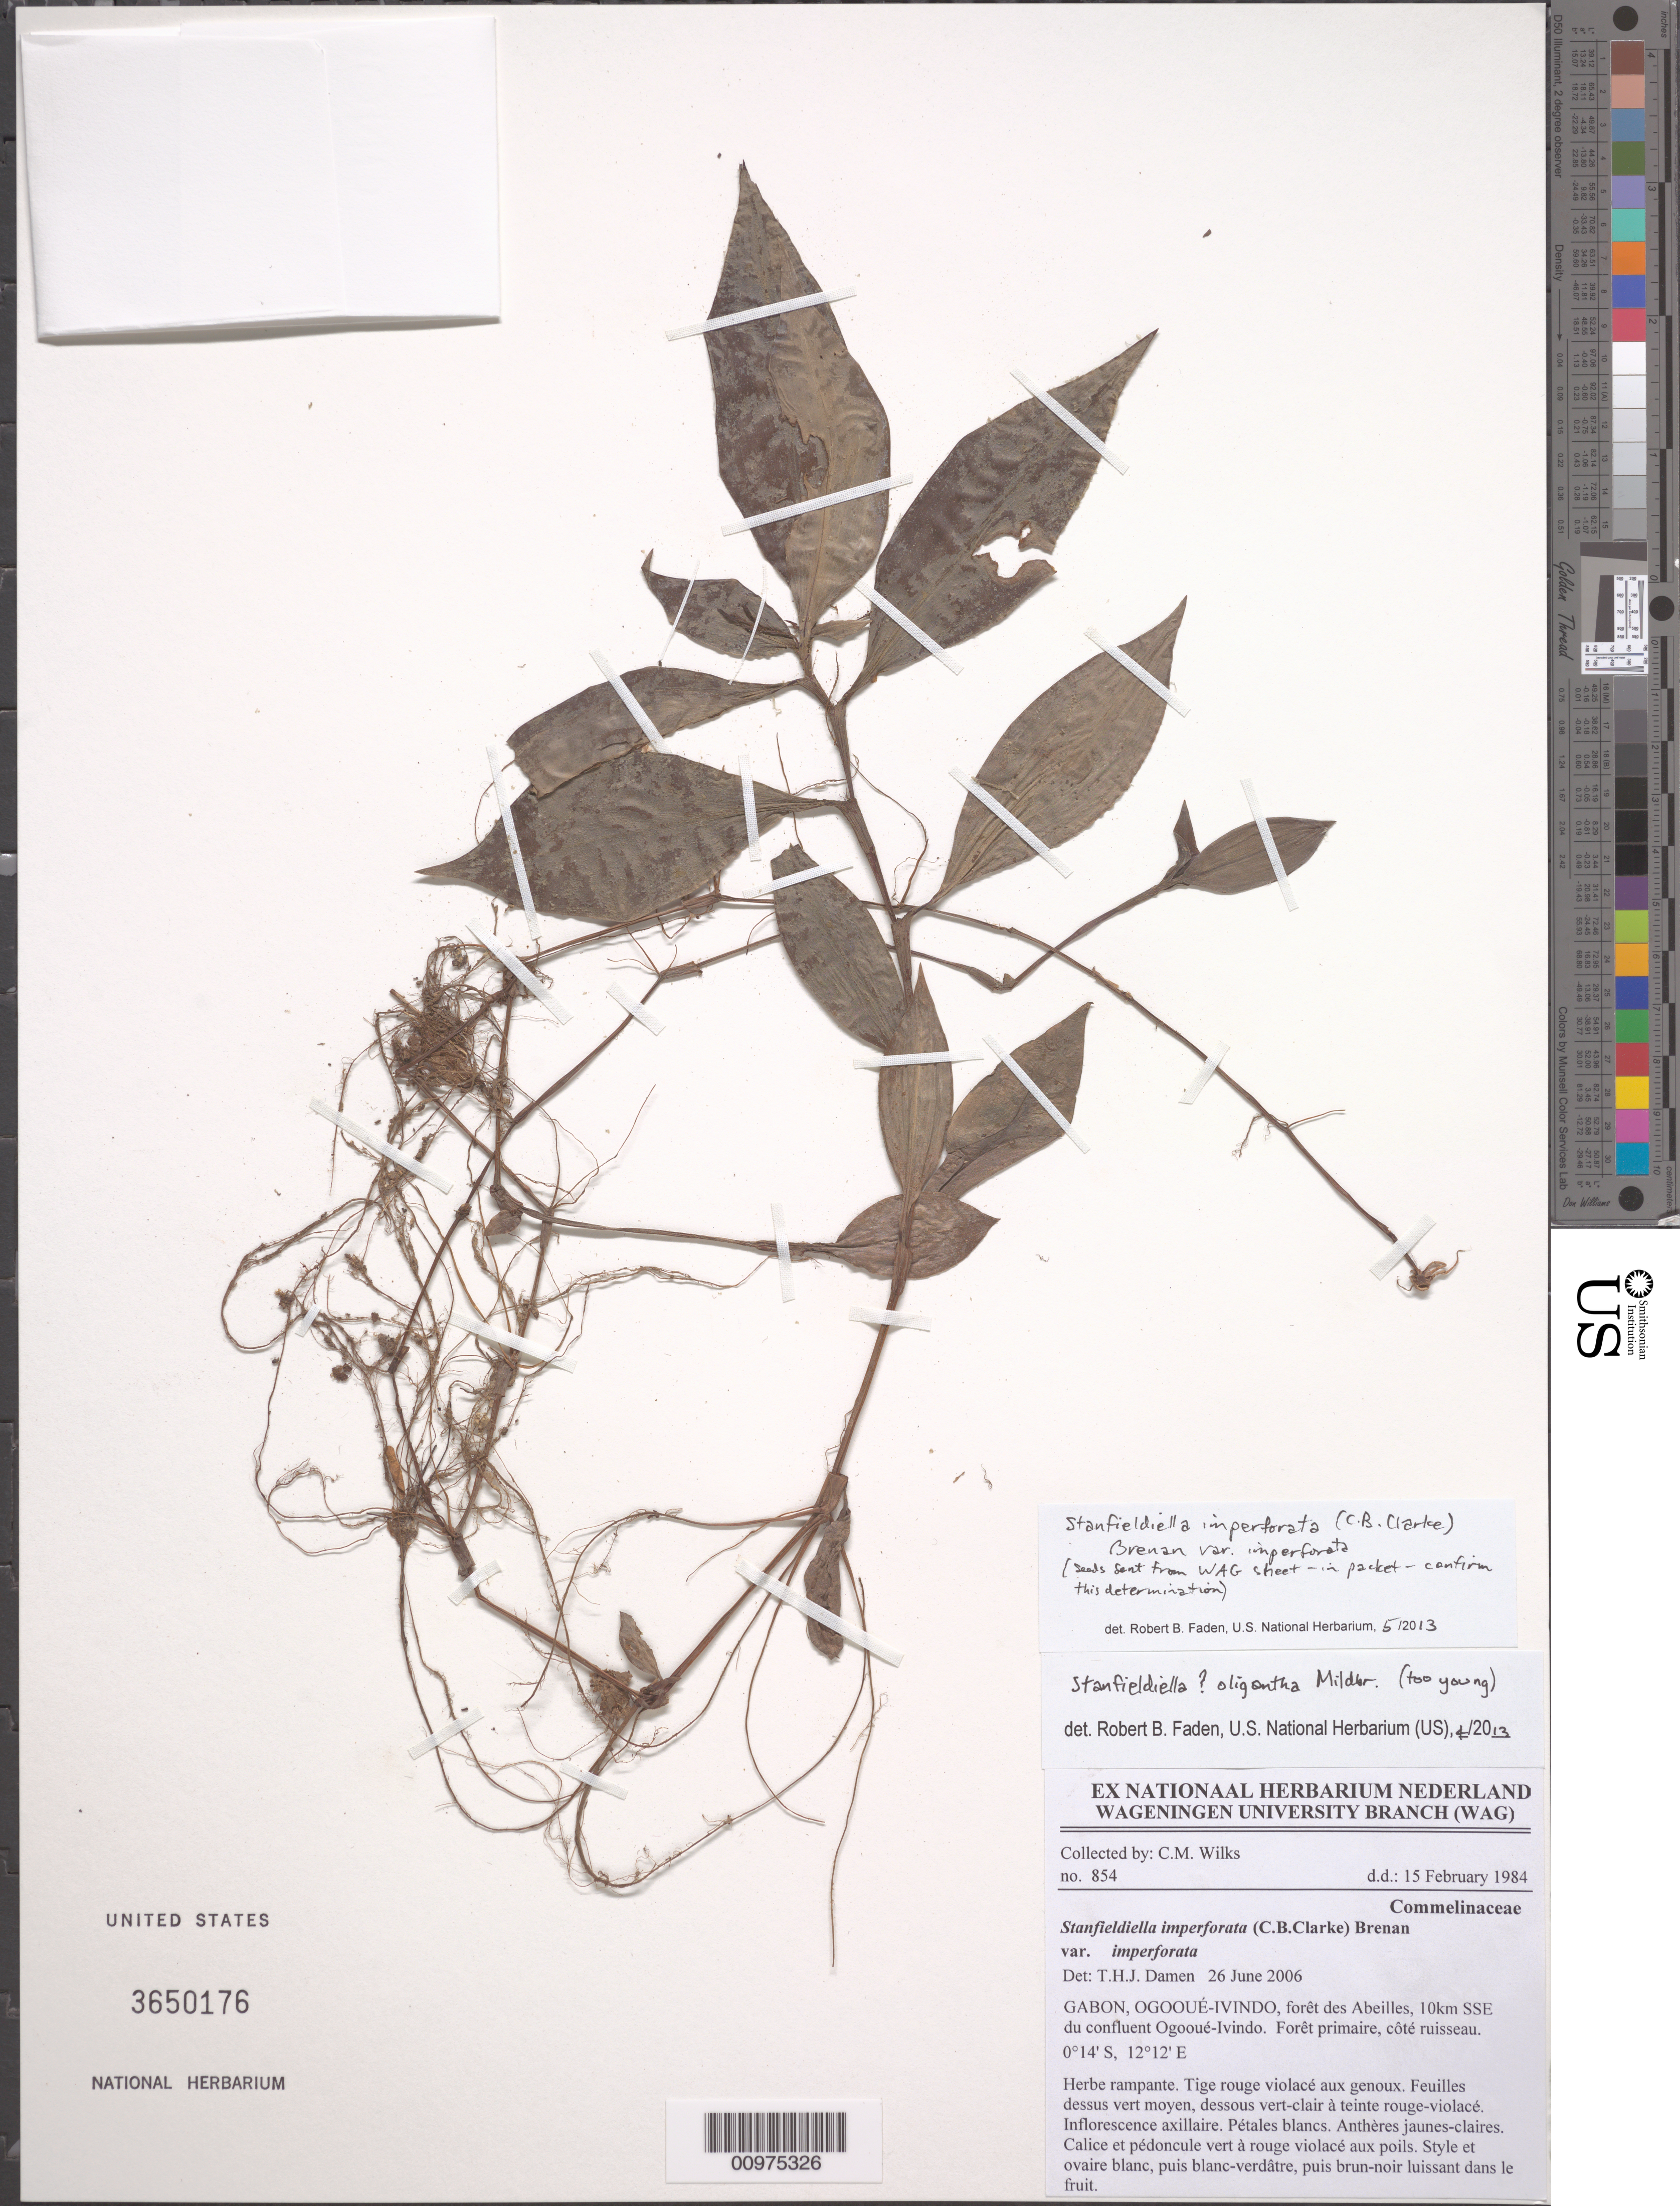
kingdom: Plantae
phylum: Tracheophyta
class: Liliopsida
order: Commelinales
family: Commelinaceae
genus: Stanfieldiella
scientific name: Stanfieldiella oligantha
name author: (Mildbr.) Brenan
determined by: Faden, Robert B., (US), Smithsonian Institution - National Museum of Natural History (UNITED STATES)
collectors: C. Wilks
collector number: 854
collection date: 1984-02-15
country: Gabon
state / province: Ogooué-Ivindo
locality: forêt des Abeilles, 10km SSE du confluent Ogooué-Ivindo.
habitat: Forêt primaire, côté ruisseau.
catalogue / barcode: US 3650176